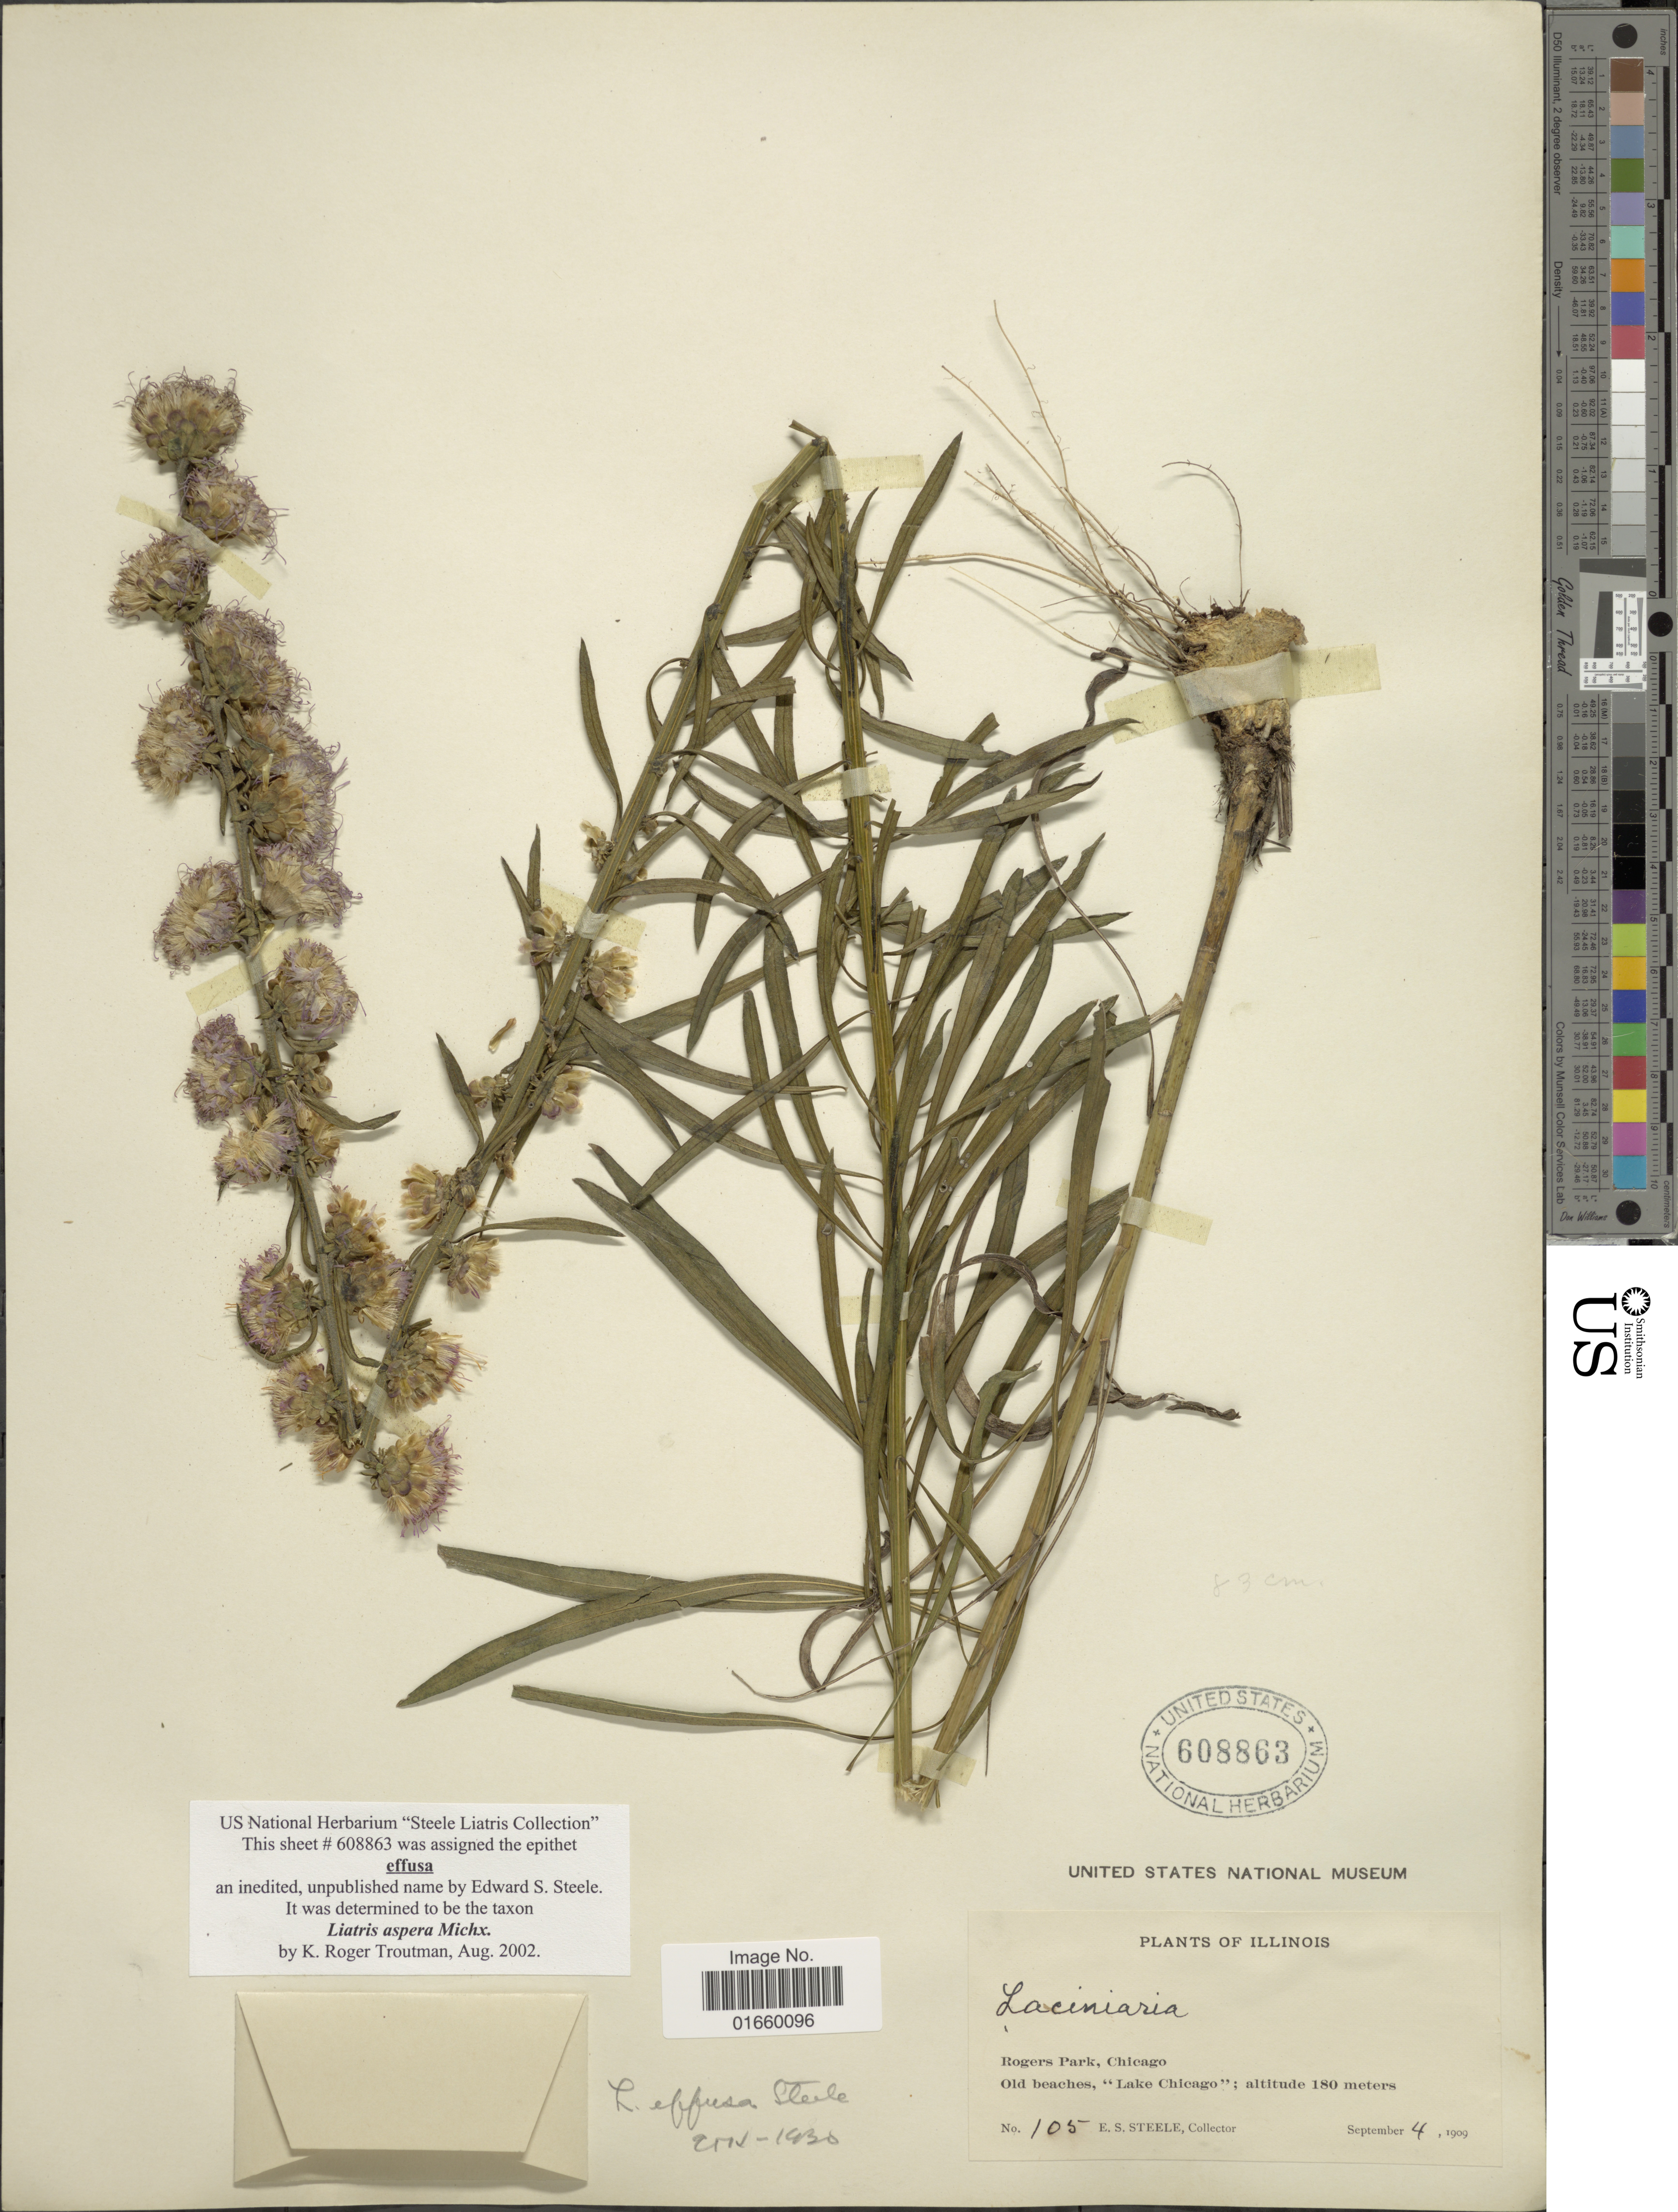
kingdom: Plantae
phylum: Tracheophyta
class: Magnoliopsida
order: Asterales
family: Asteraceae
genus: Liatris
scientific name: Liatris aspera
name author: Michx.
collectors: E. Steele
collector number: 105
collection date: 1909-09-04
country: United States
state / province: Illinois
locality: Rogers Park, Chicago, Old beaches, "Lake Chicago"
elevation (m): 180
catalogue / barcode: US 608863